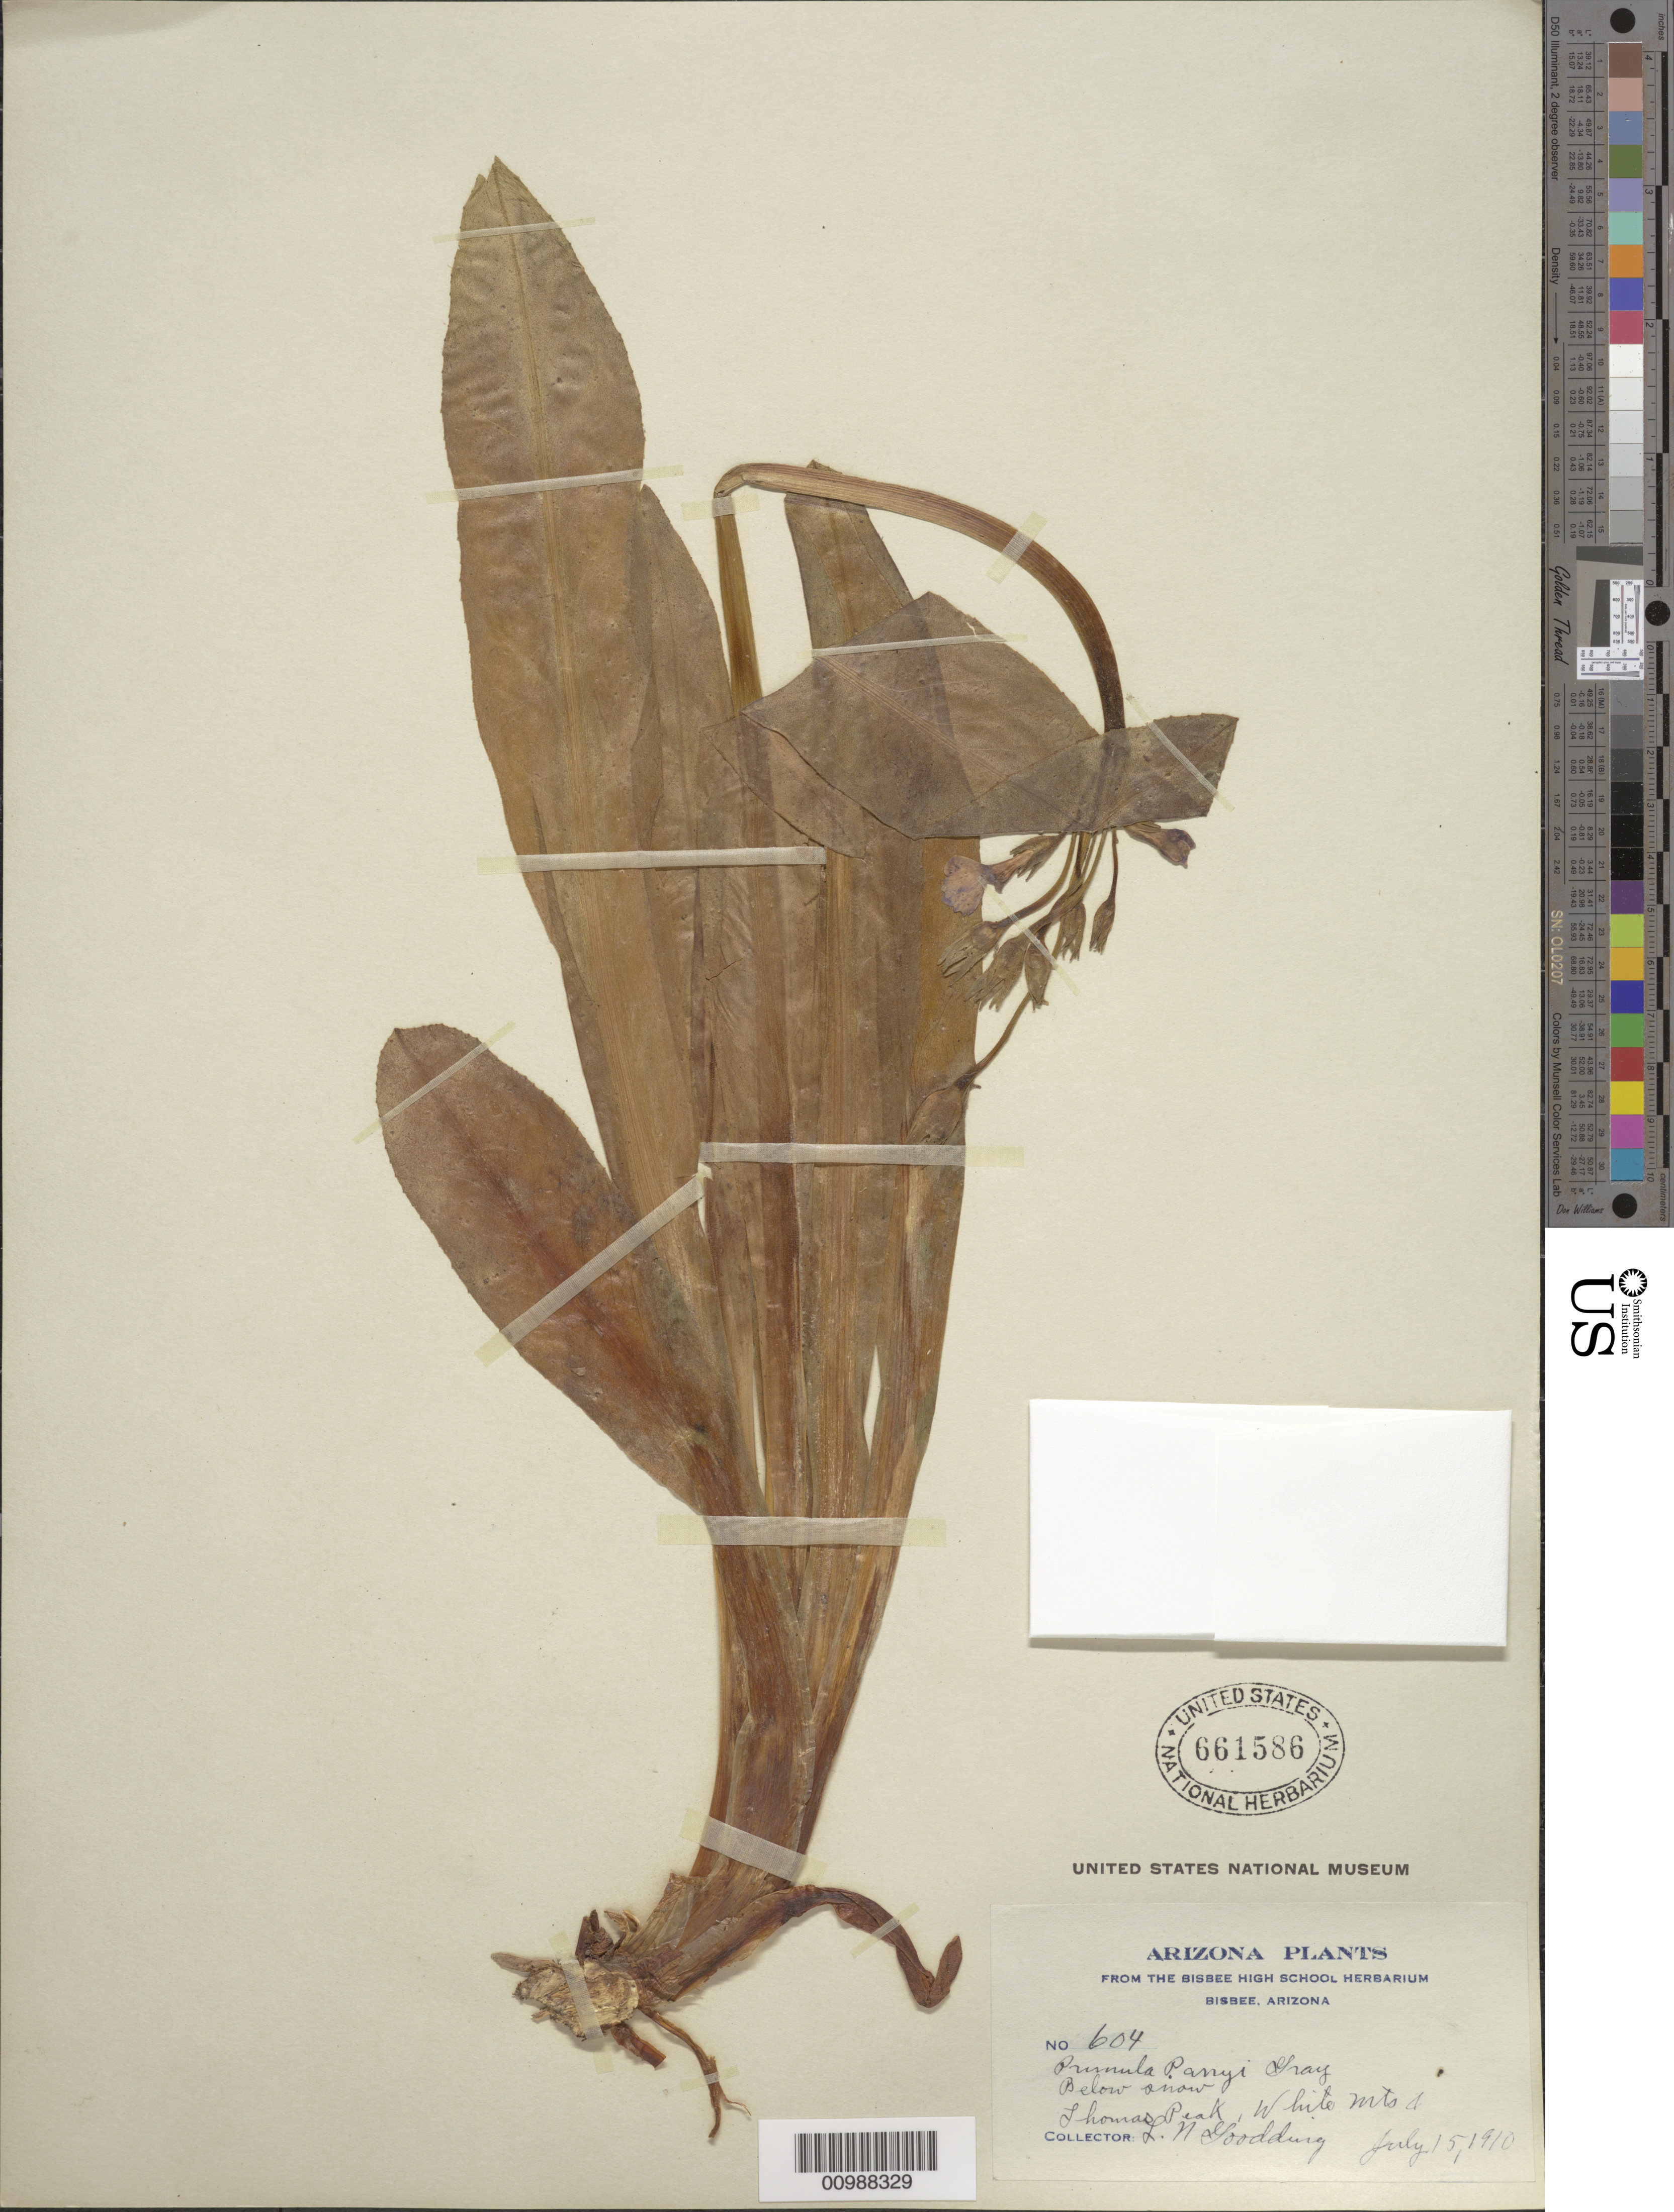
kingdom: Plantae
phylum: Tracheophyta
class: Magnoliopsida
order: Ericales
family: Primulaceae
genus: Primula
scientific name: Primula parryi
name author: A. Gray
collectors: L. N. Goodding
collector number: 604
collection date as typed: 15 Jul 1910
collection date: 1910-07-15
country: United States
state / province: Arizona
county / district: Navajo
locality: Below snow, Thomas Peak, White Mountains.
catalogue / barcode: US 661586